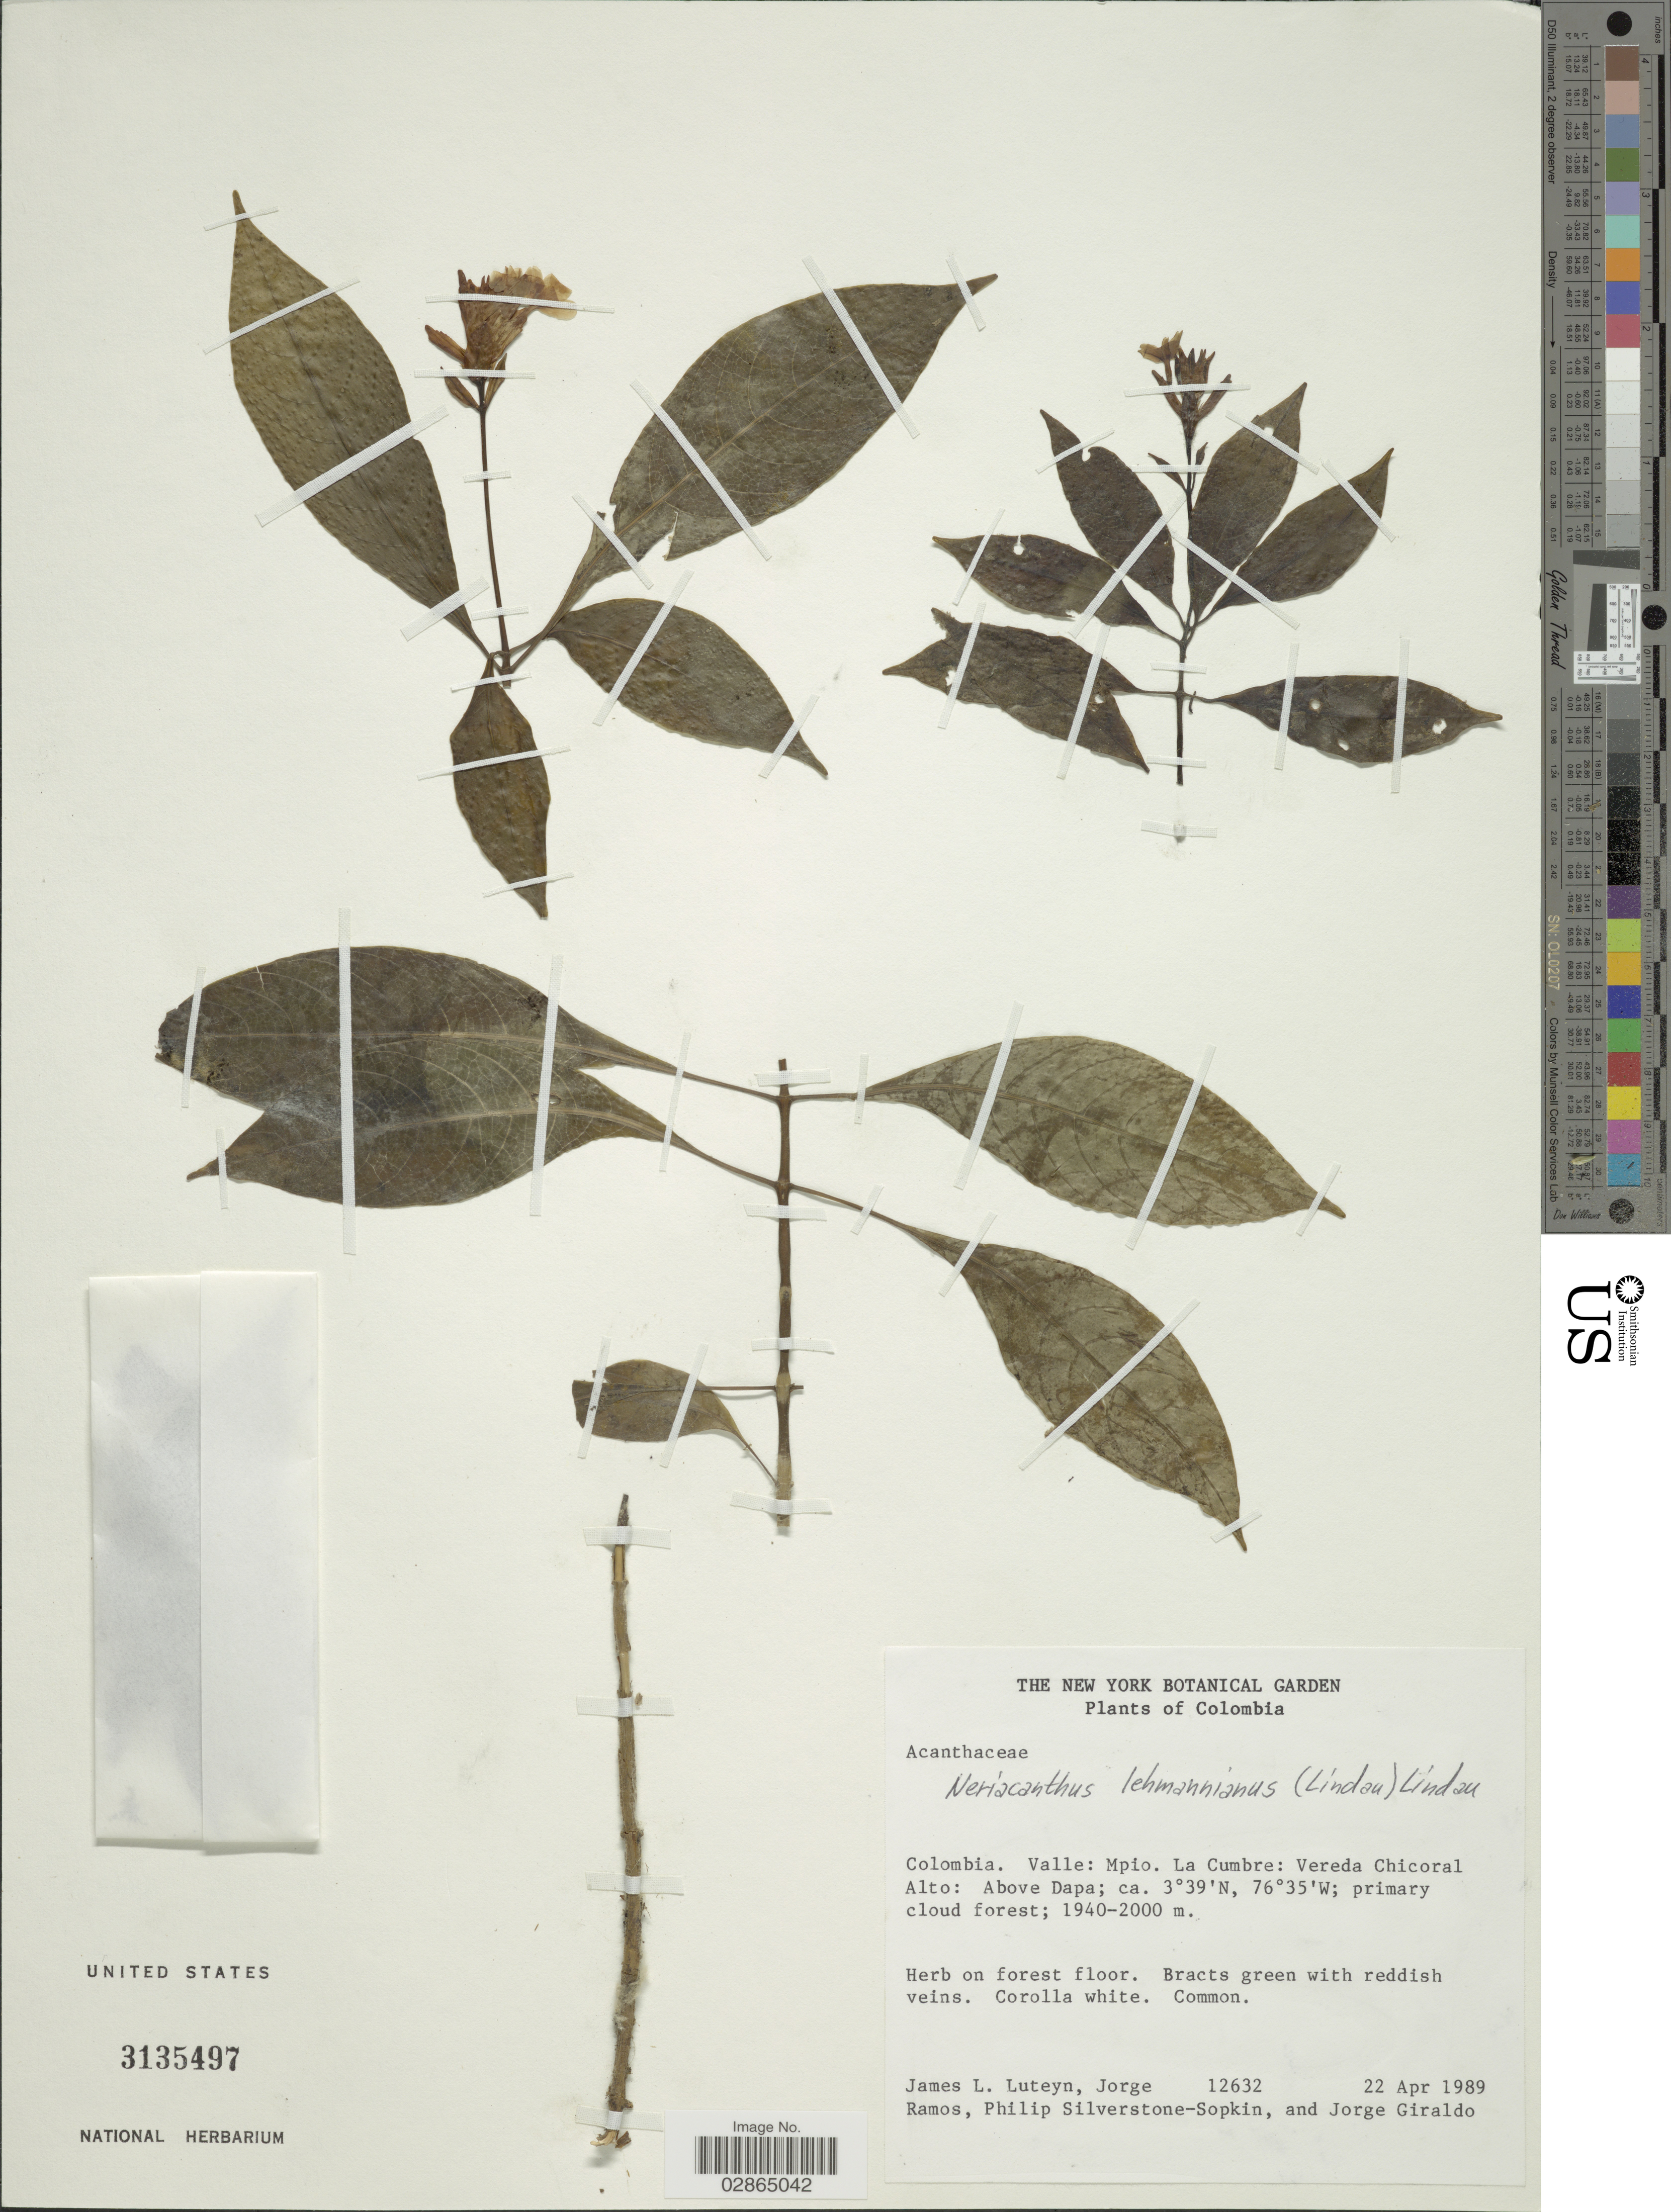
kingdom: Plantae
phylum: Tracheophyta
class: Magnoliopsida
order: Lamiales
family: Acanthaceae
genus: Neriacanthus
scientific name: Neriacanthus lehmannianus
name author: (Lindau) Lindau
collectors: J. L. Luteyn, J. Ramos, P. A. Silverstone-Sopkin & J. Giraldo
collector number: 12632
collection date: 1989-04-22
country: Colombia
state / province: Valle del Cauca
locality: Valle: Mpio. La Cumbre: Vereda Chicoral. Alto: Above Dapa.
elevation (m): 1940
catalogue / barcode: US 3135497